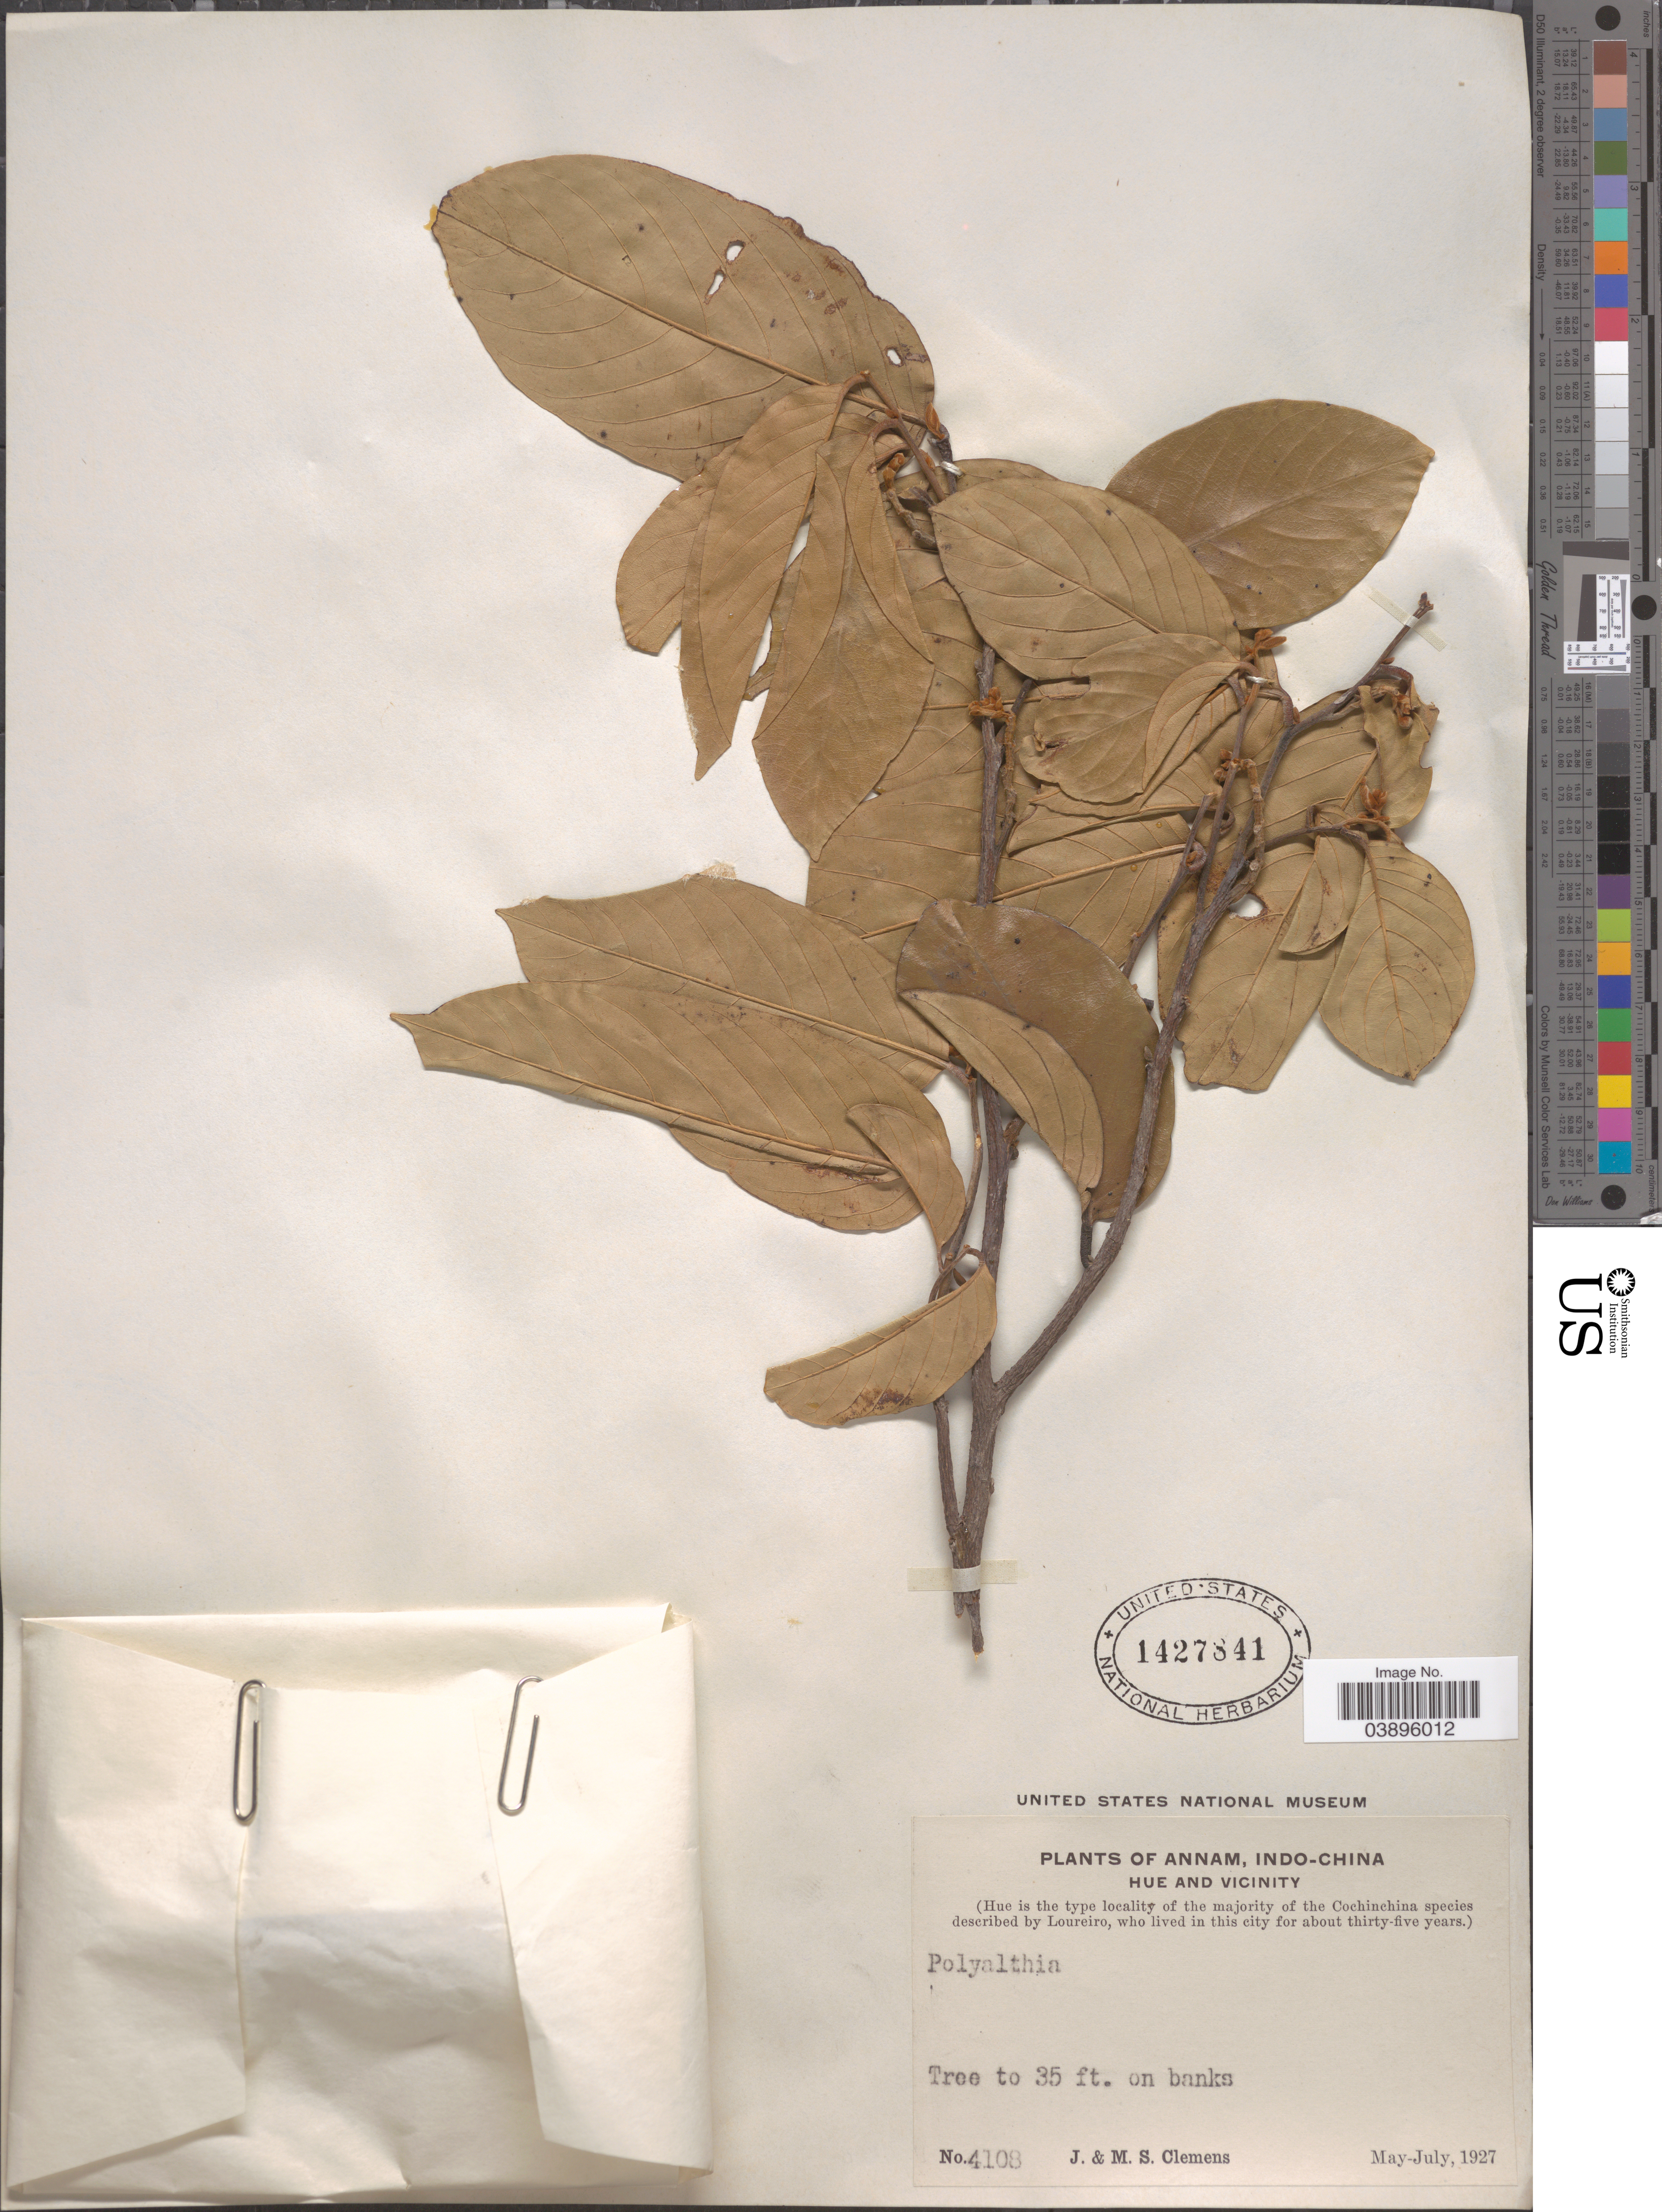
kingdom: Plantae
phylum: Tracheophyta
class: Magnoliopsida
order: Magnoliales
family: Annonaceae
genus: Polyalthia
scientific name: Polyalthia sp.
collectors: J. Clemens & M. S. Clemens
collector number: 4108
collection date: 1927-05/1927-07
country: Vietnam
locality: Annam, Indo-China. Hue and Vicinity. On banks.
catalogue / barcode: US 1427841